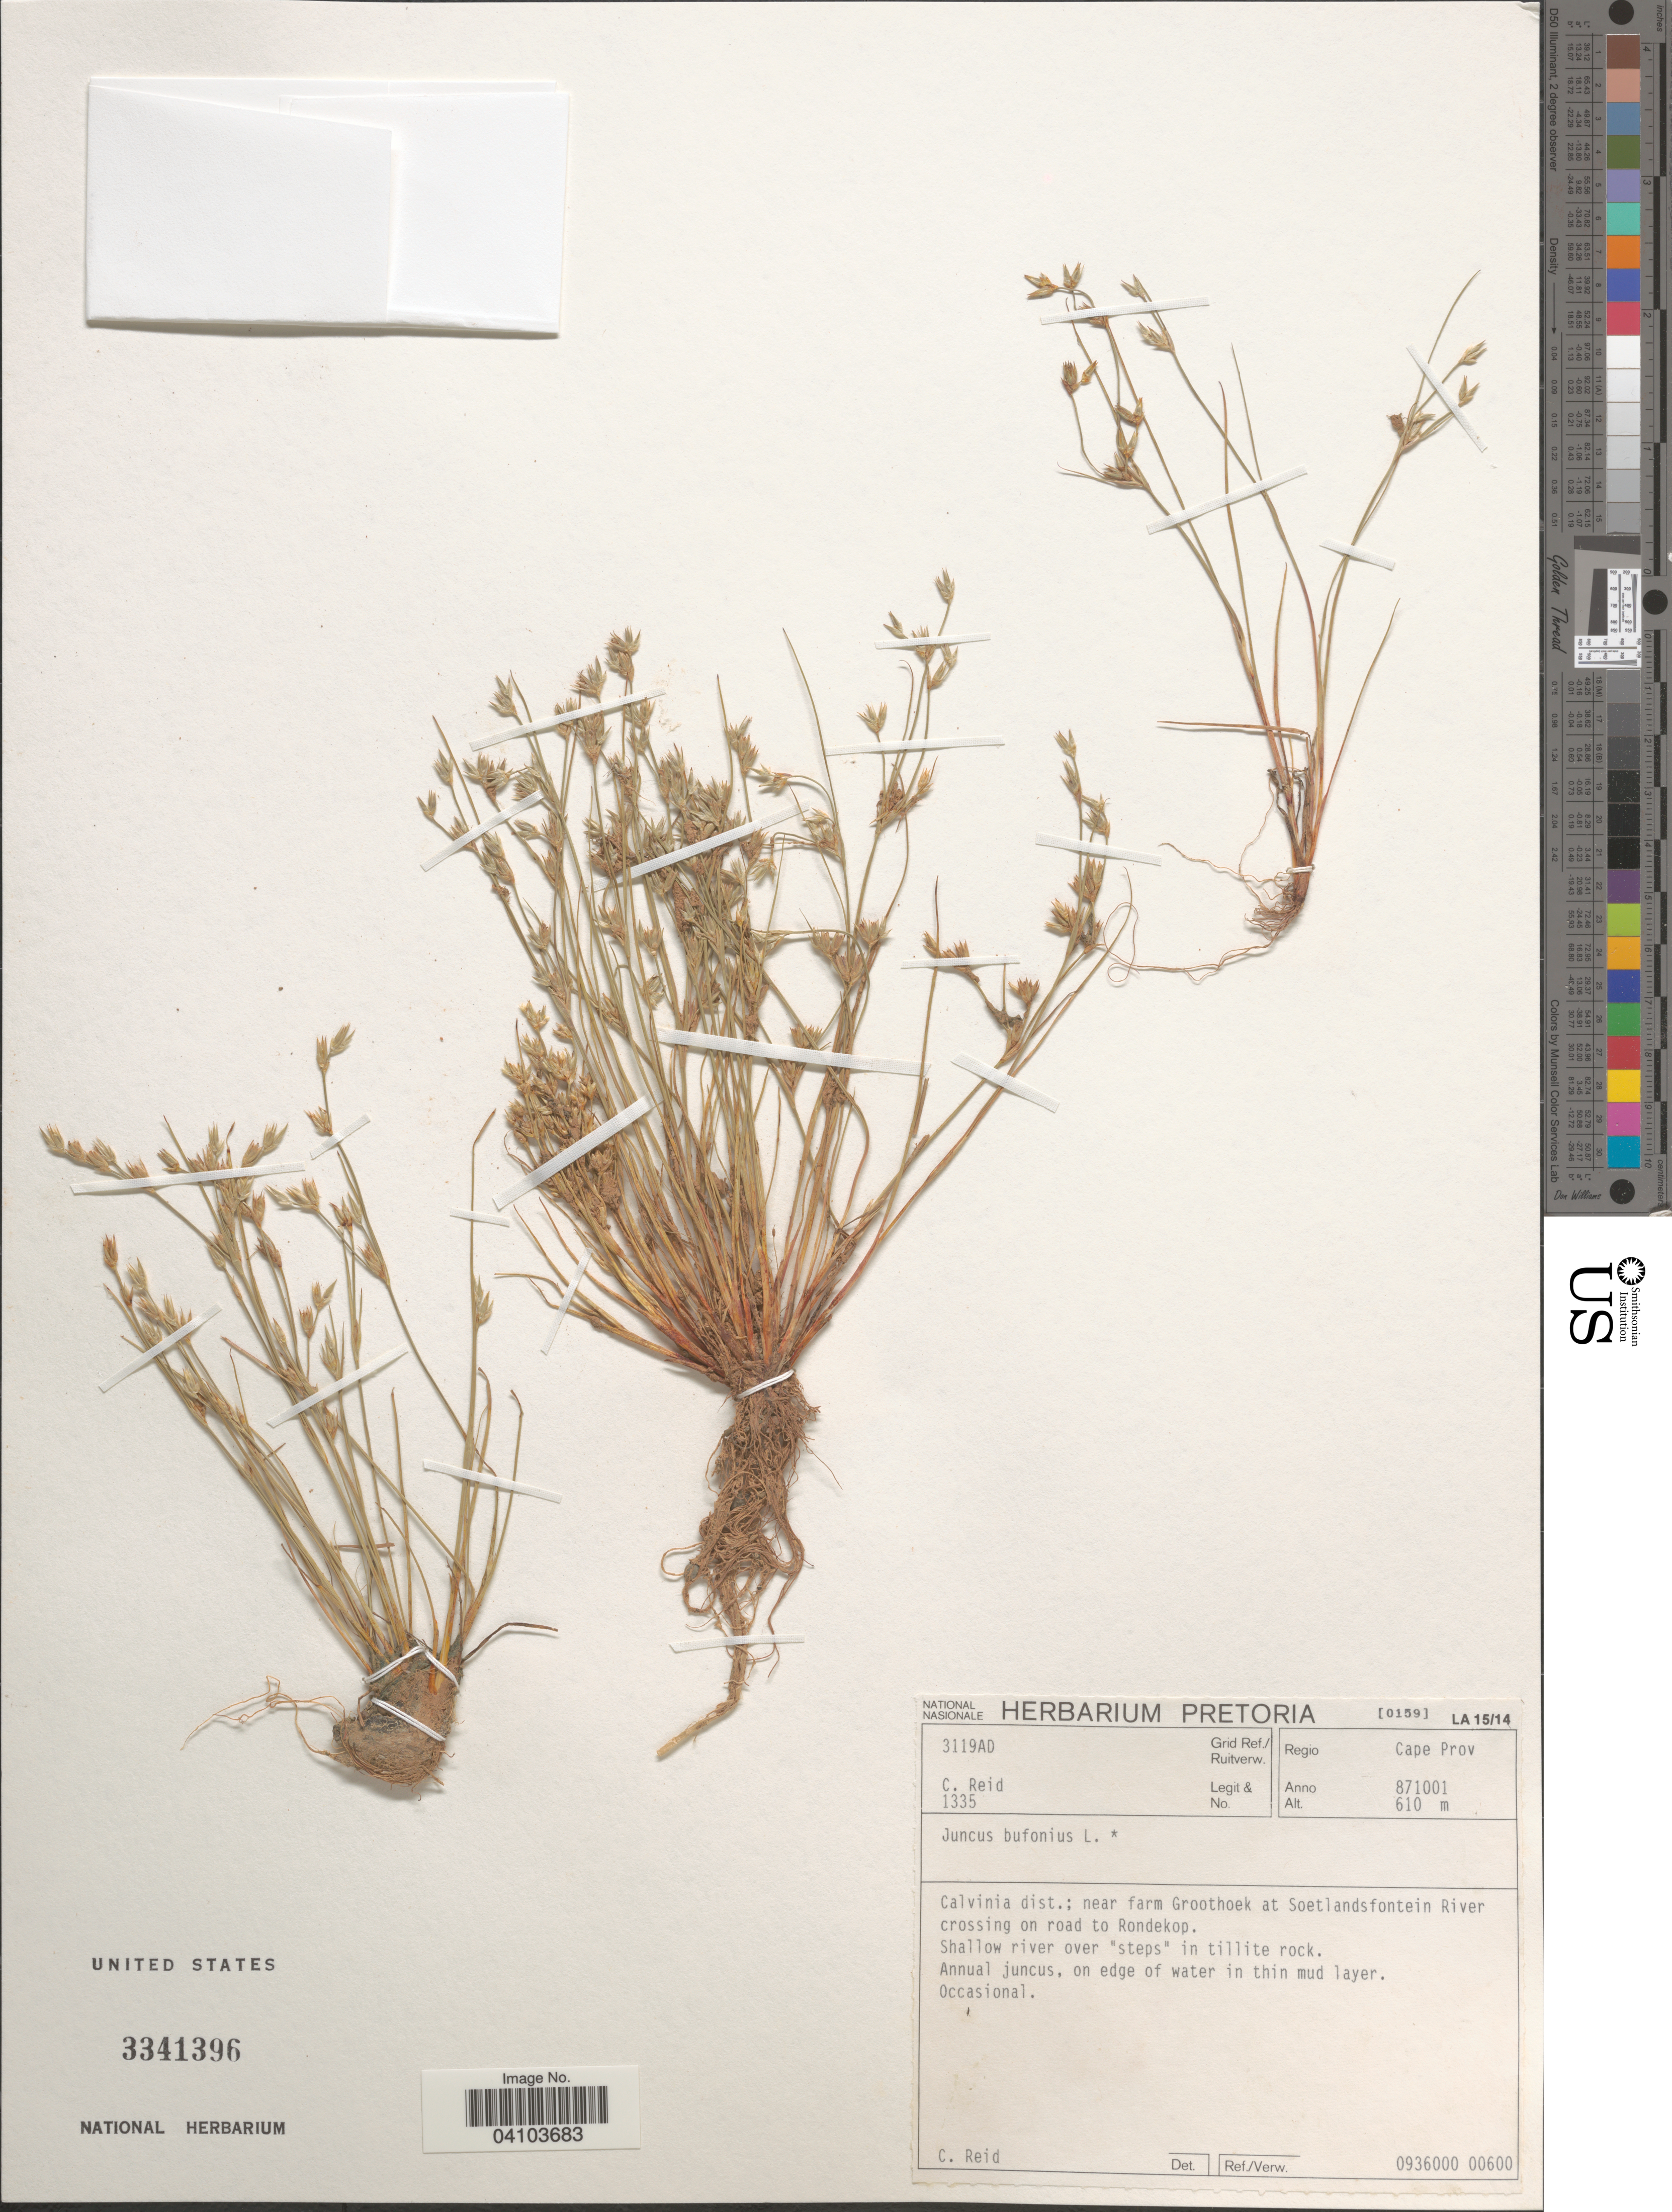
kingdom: Plantae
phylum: Tracheophyta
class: Liliopsida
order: Poales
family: Juncaceae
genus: Juncus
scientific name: Juncus bufonius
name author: L.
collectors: C. Reid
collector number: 1335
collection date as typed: Transcribed d/m/y: 1/10/87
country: South Africa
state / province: Northern Cape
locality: Grid Ref./ Ruitverw. 3119AD. Regio Cape Prov. Calvinia dist.; near farm Groothoek at Soetlandsfontein River crossing on road to Rondekop.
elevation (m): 610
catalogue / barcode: US 3341396